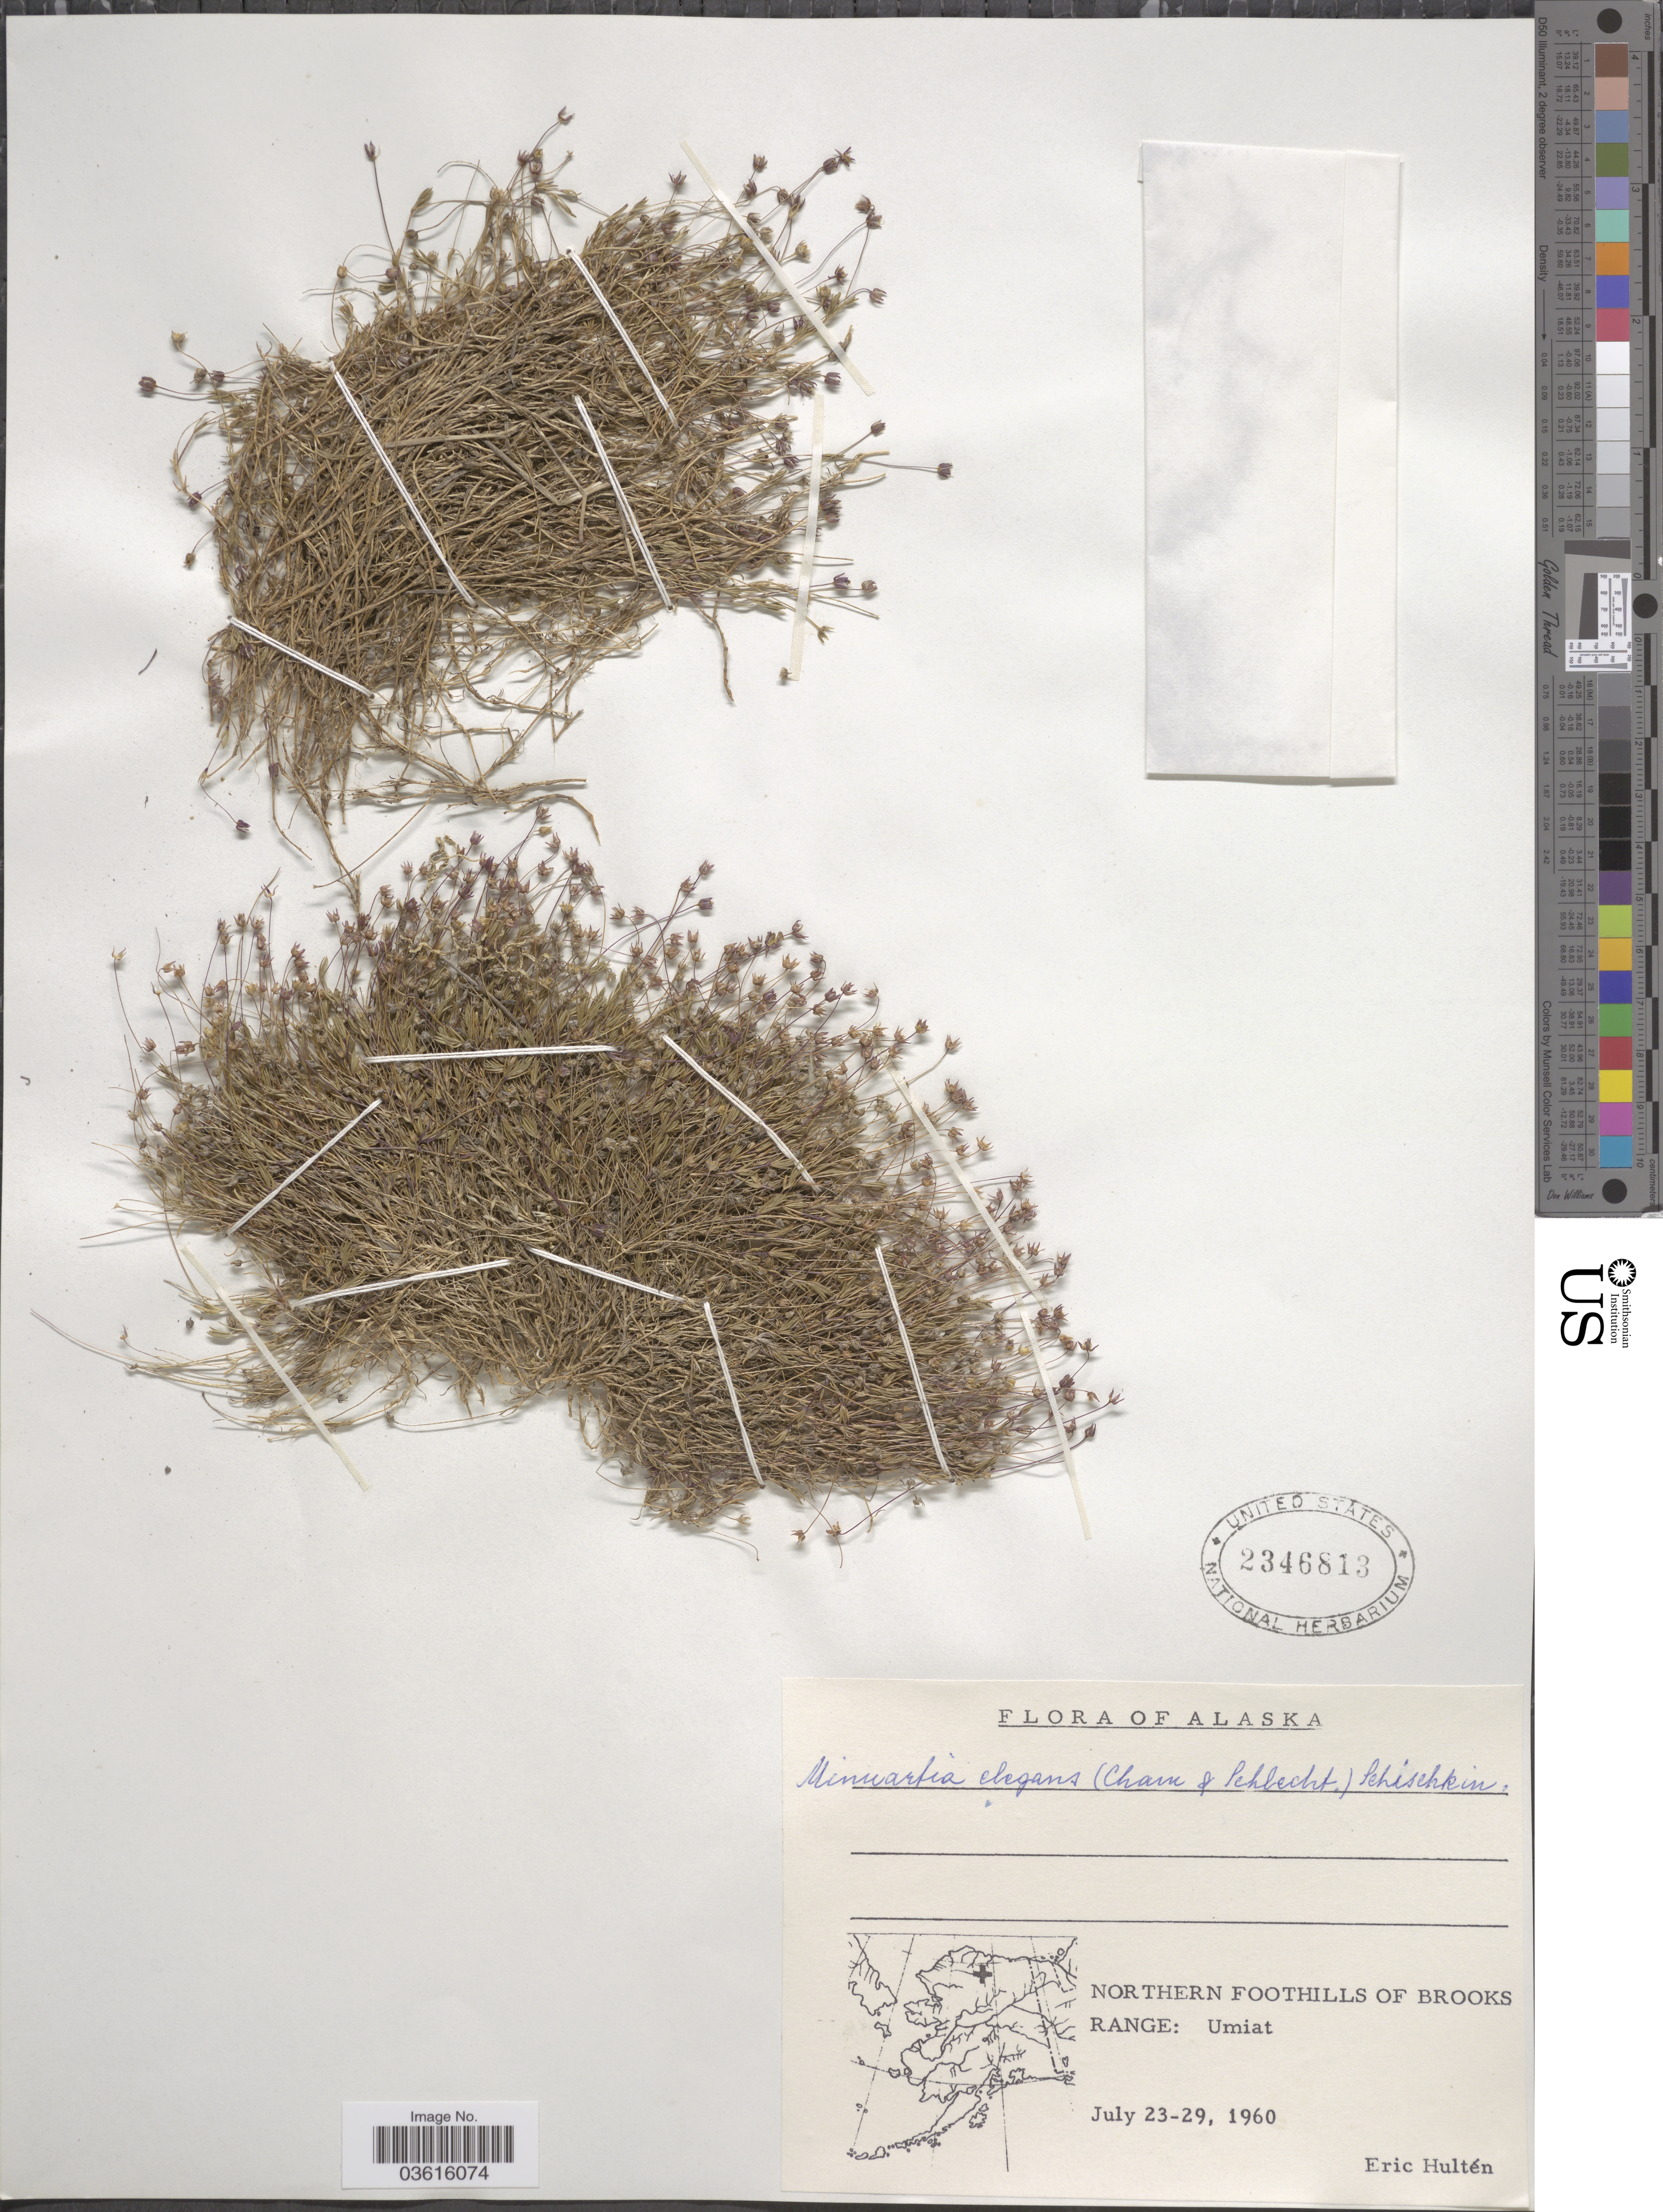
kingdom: Plantae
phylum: Tracheophyta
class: Magnoliopsida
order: Caryophyllales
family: Caryophyllaceae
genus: Minuartia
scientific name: Minuartia elegans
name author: (Cham. & Schltdl.) Schischk.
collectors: E. G. Hultén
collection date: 1960-07-23/1960-07-29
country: United States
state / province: Alaska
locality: Northern Foothills of Brooks Range: Umiat.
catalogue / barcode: US 2346813